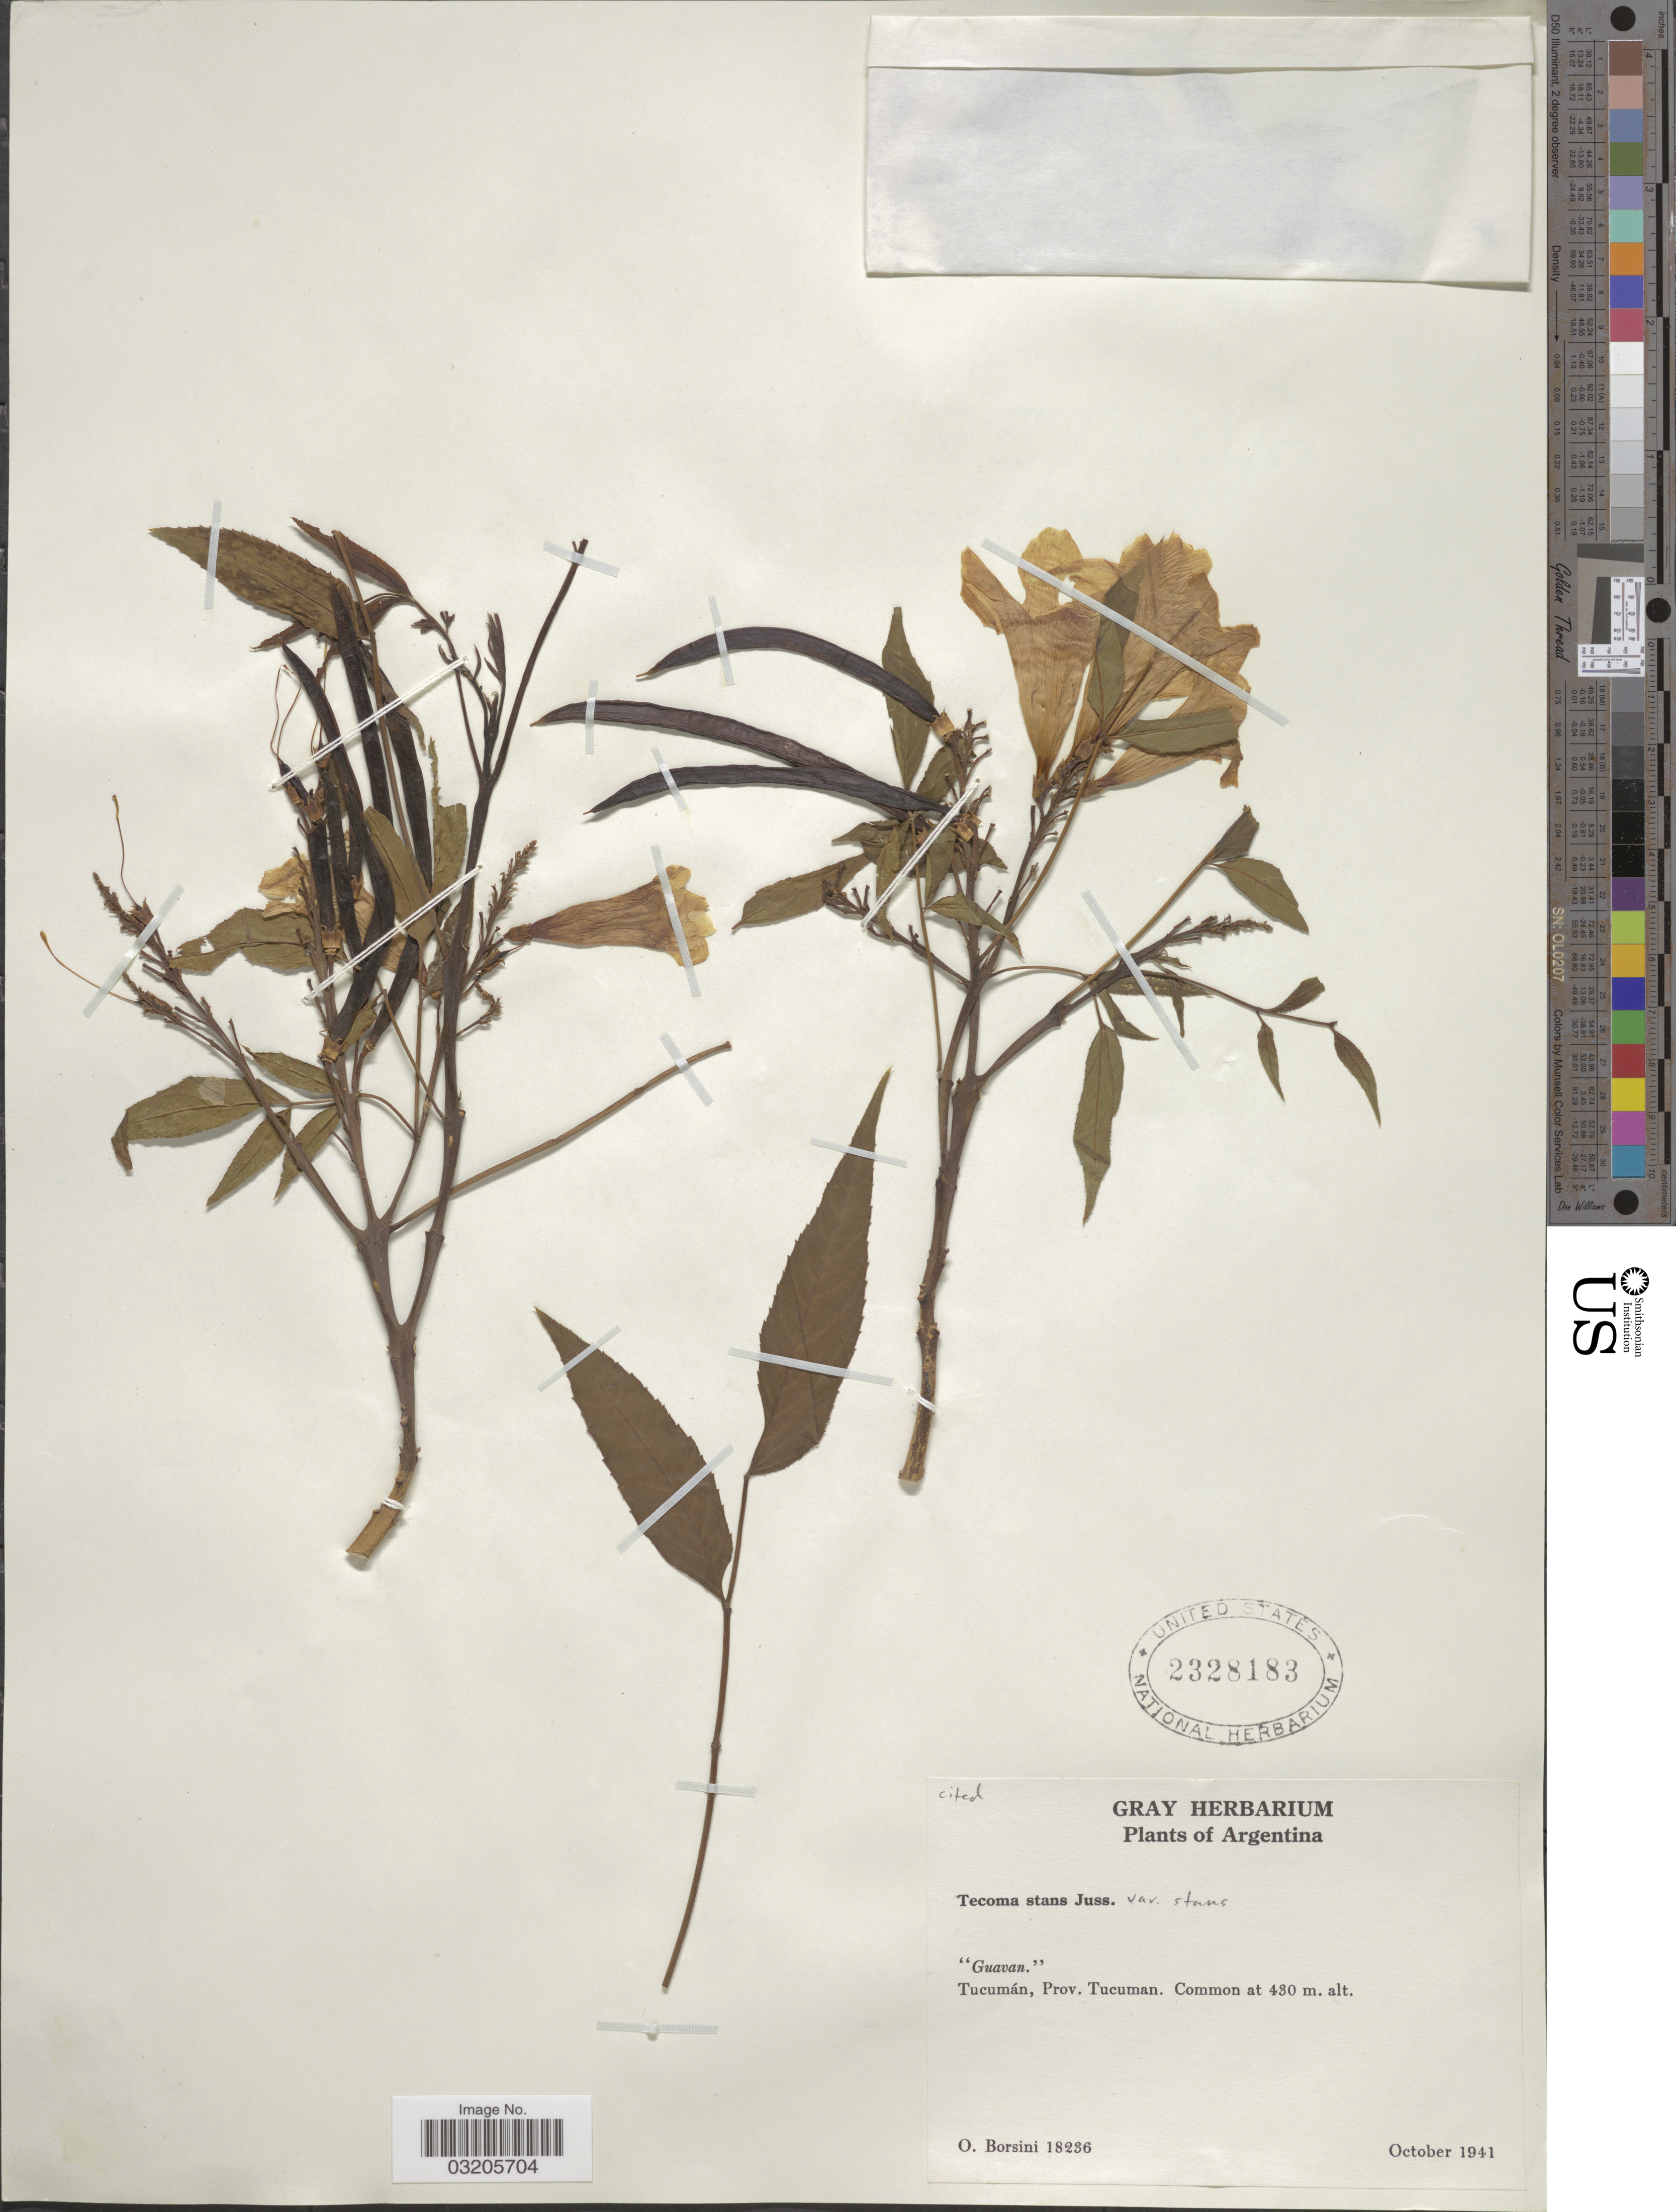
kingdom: Plantae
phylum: Tracheophyta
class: Magnoliopsida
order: Lamiales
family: Bignoniaceae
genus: Tecoma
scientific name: Tecoma stans var. stans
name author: (L.) Juss. ex Kunth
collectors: O. H. Borsini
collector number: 18236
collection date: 1941-10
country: Argentina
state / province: Tucuman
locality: Tucumán. Prov. Tucuman.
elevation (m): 430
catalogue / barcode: US 2328183